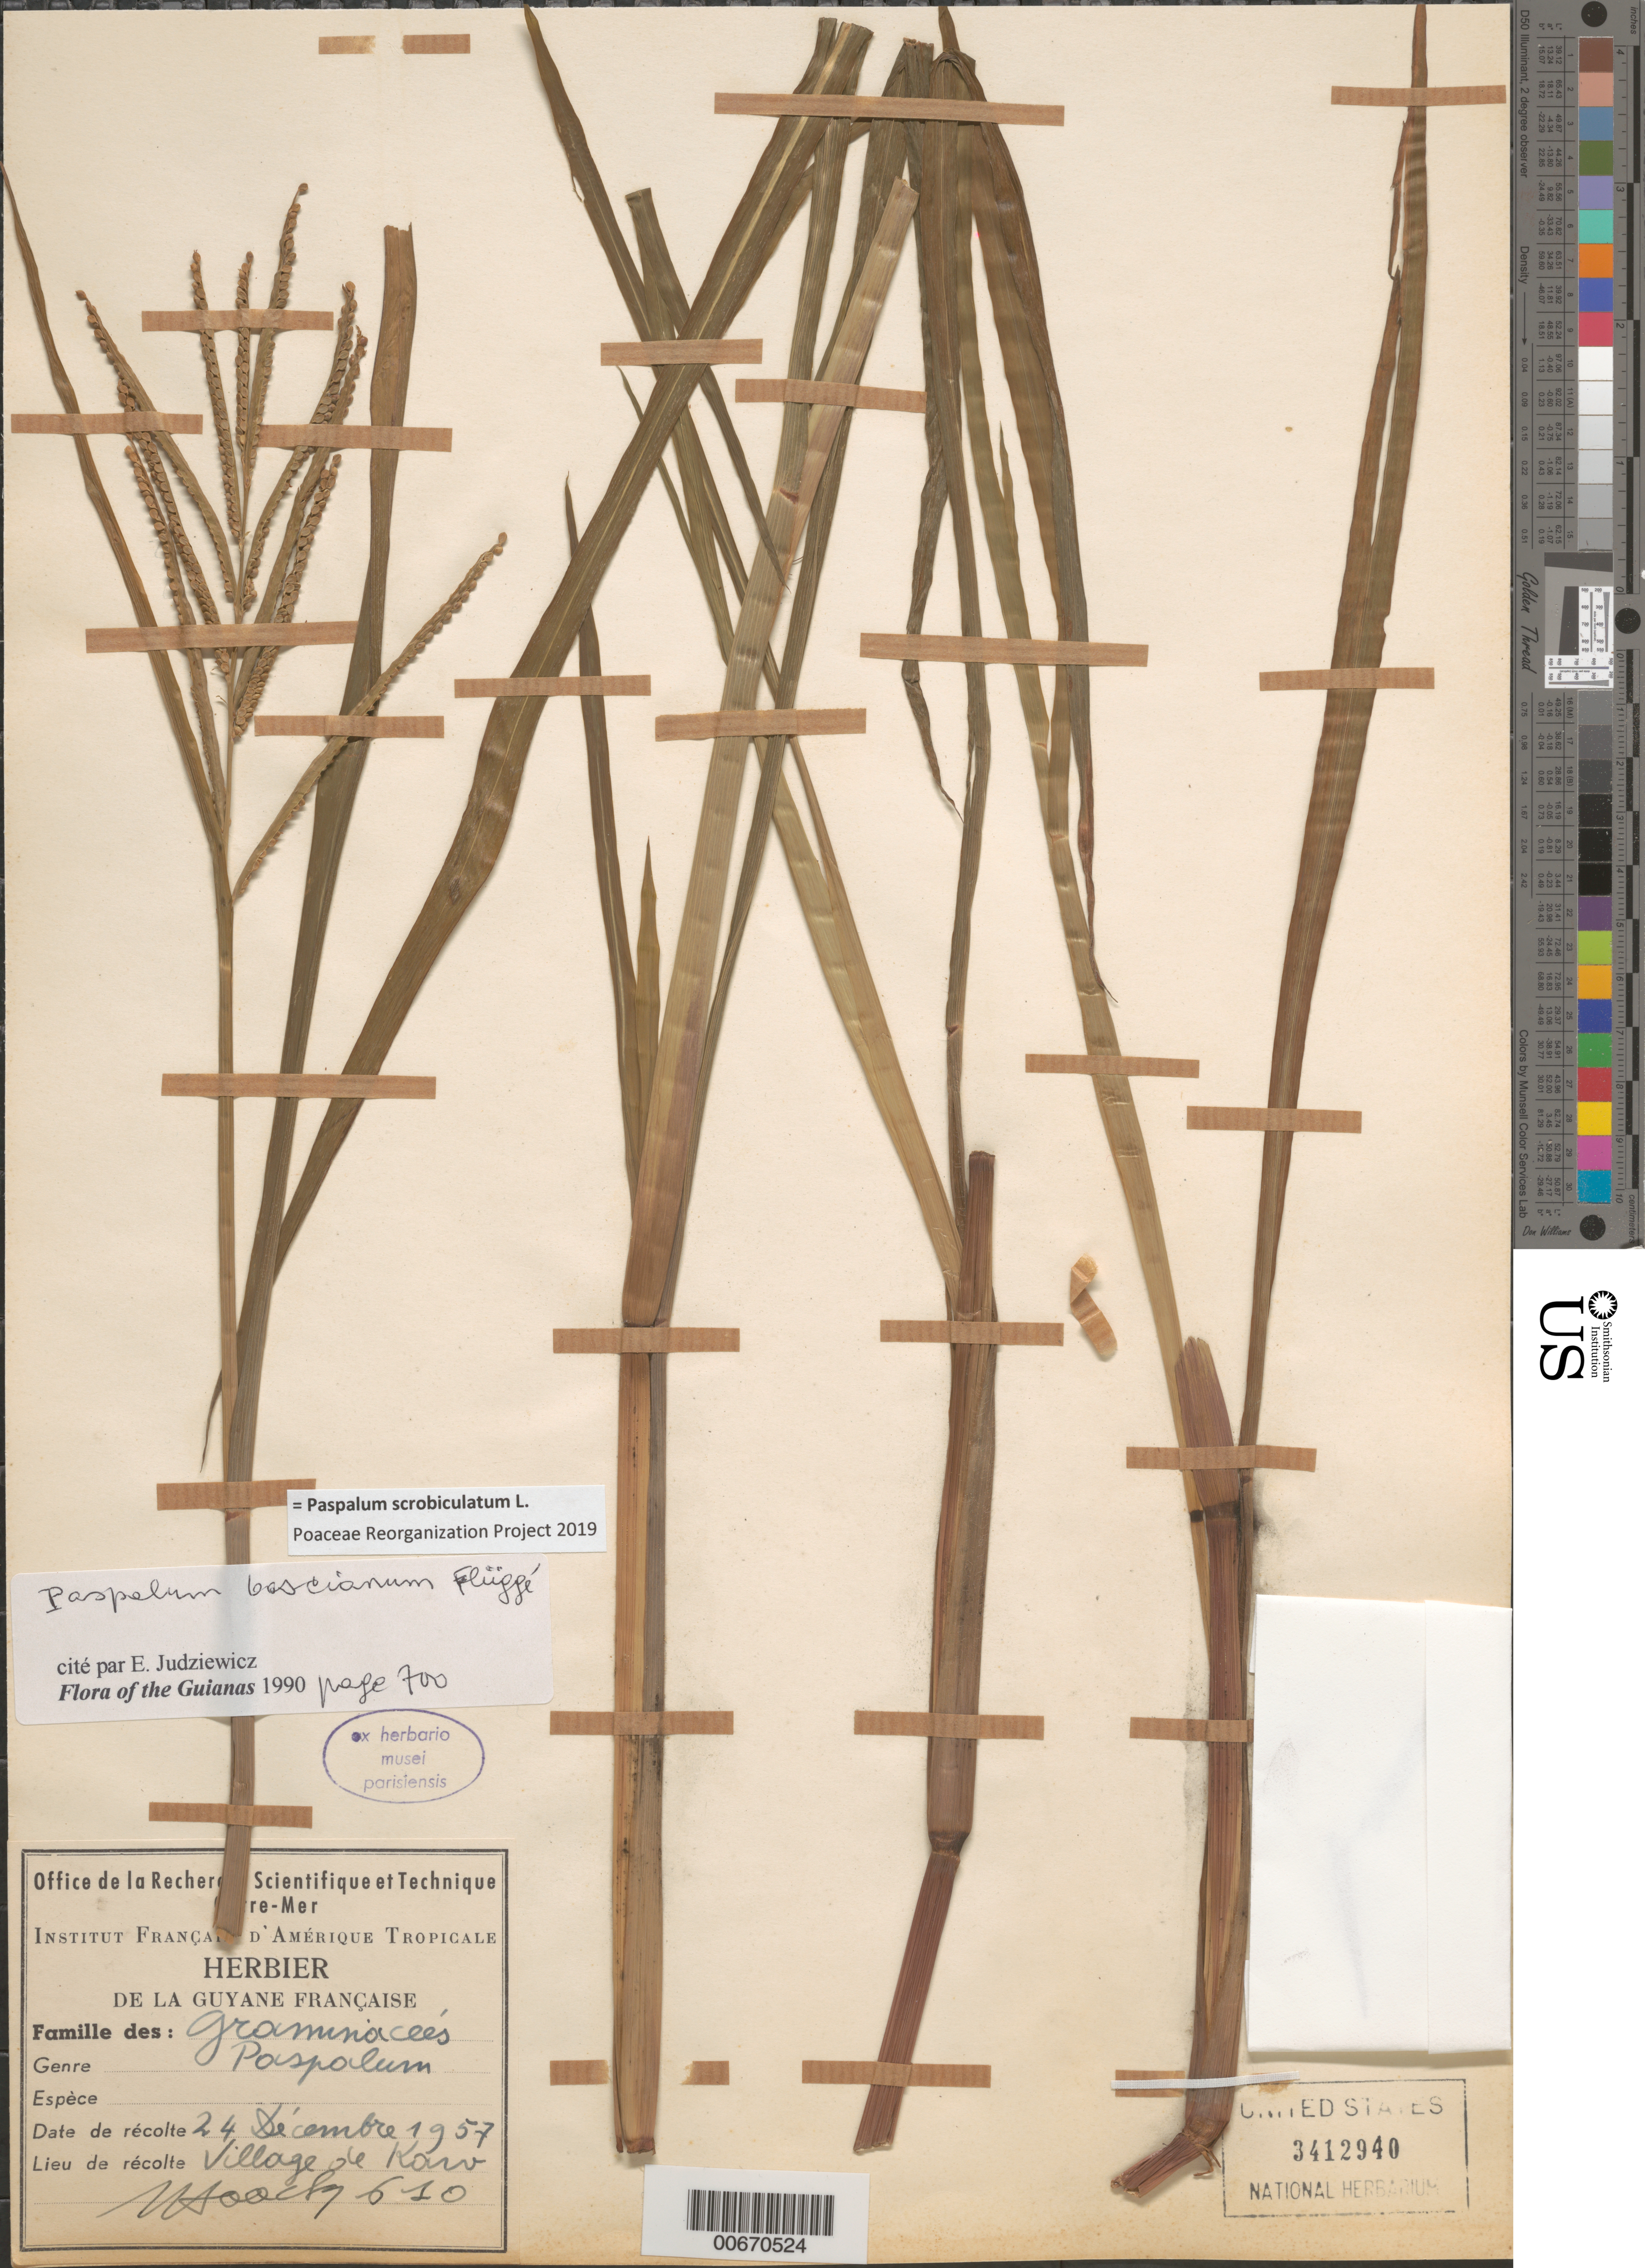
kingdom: Plantae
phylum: Tracheophyta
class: Liliopsida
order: Poales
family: Poaceae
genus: Paspalum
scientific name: Paspalum boscianum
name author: Flüggé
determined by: Judziewicz, E. J.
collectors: J. Hoock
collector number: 610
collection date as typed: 24-Dec-57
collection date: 1957-12-24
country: French Guiana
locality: Village de Kaw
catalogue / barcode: US 3412940